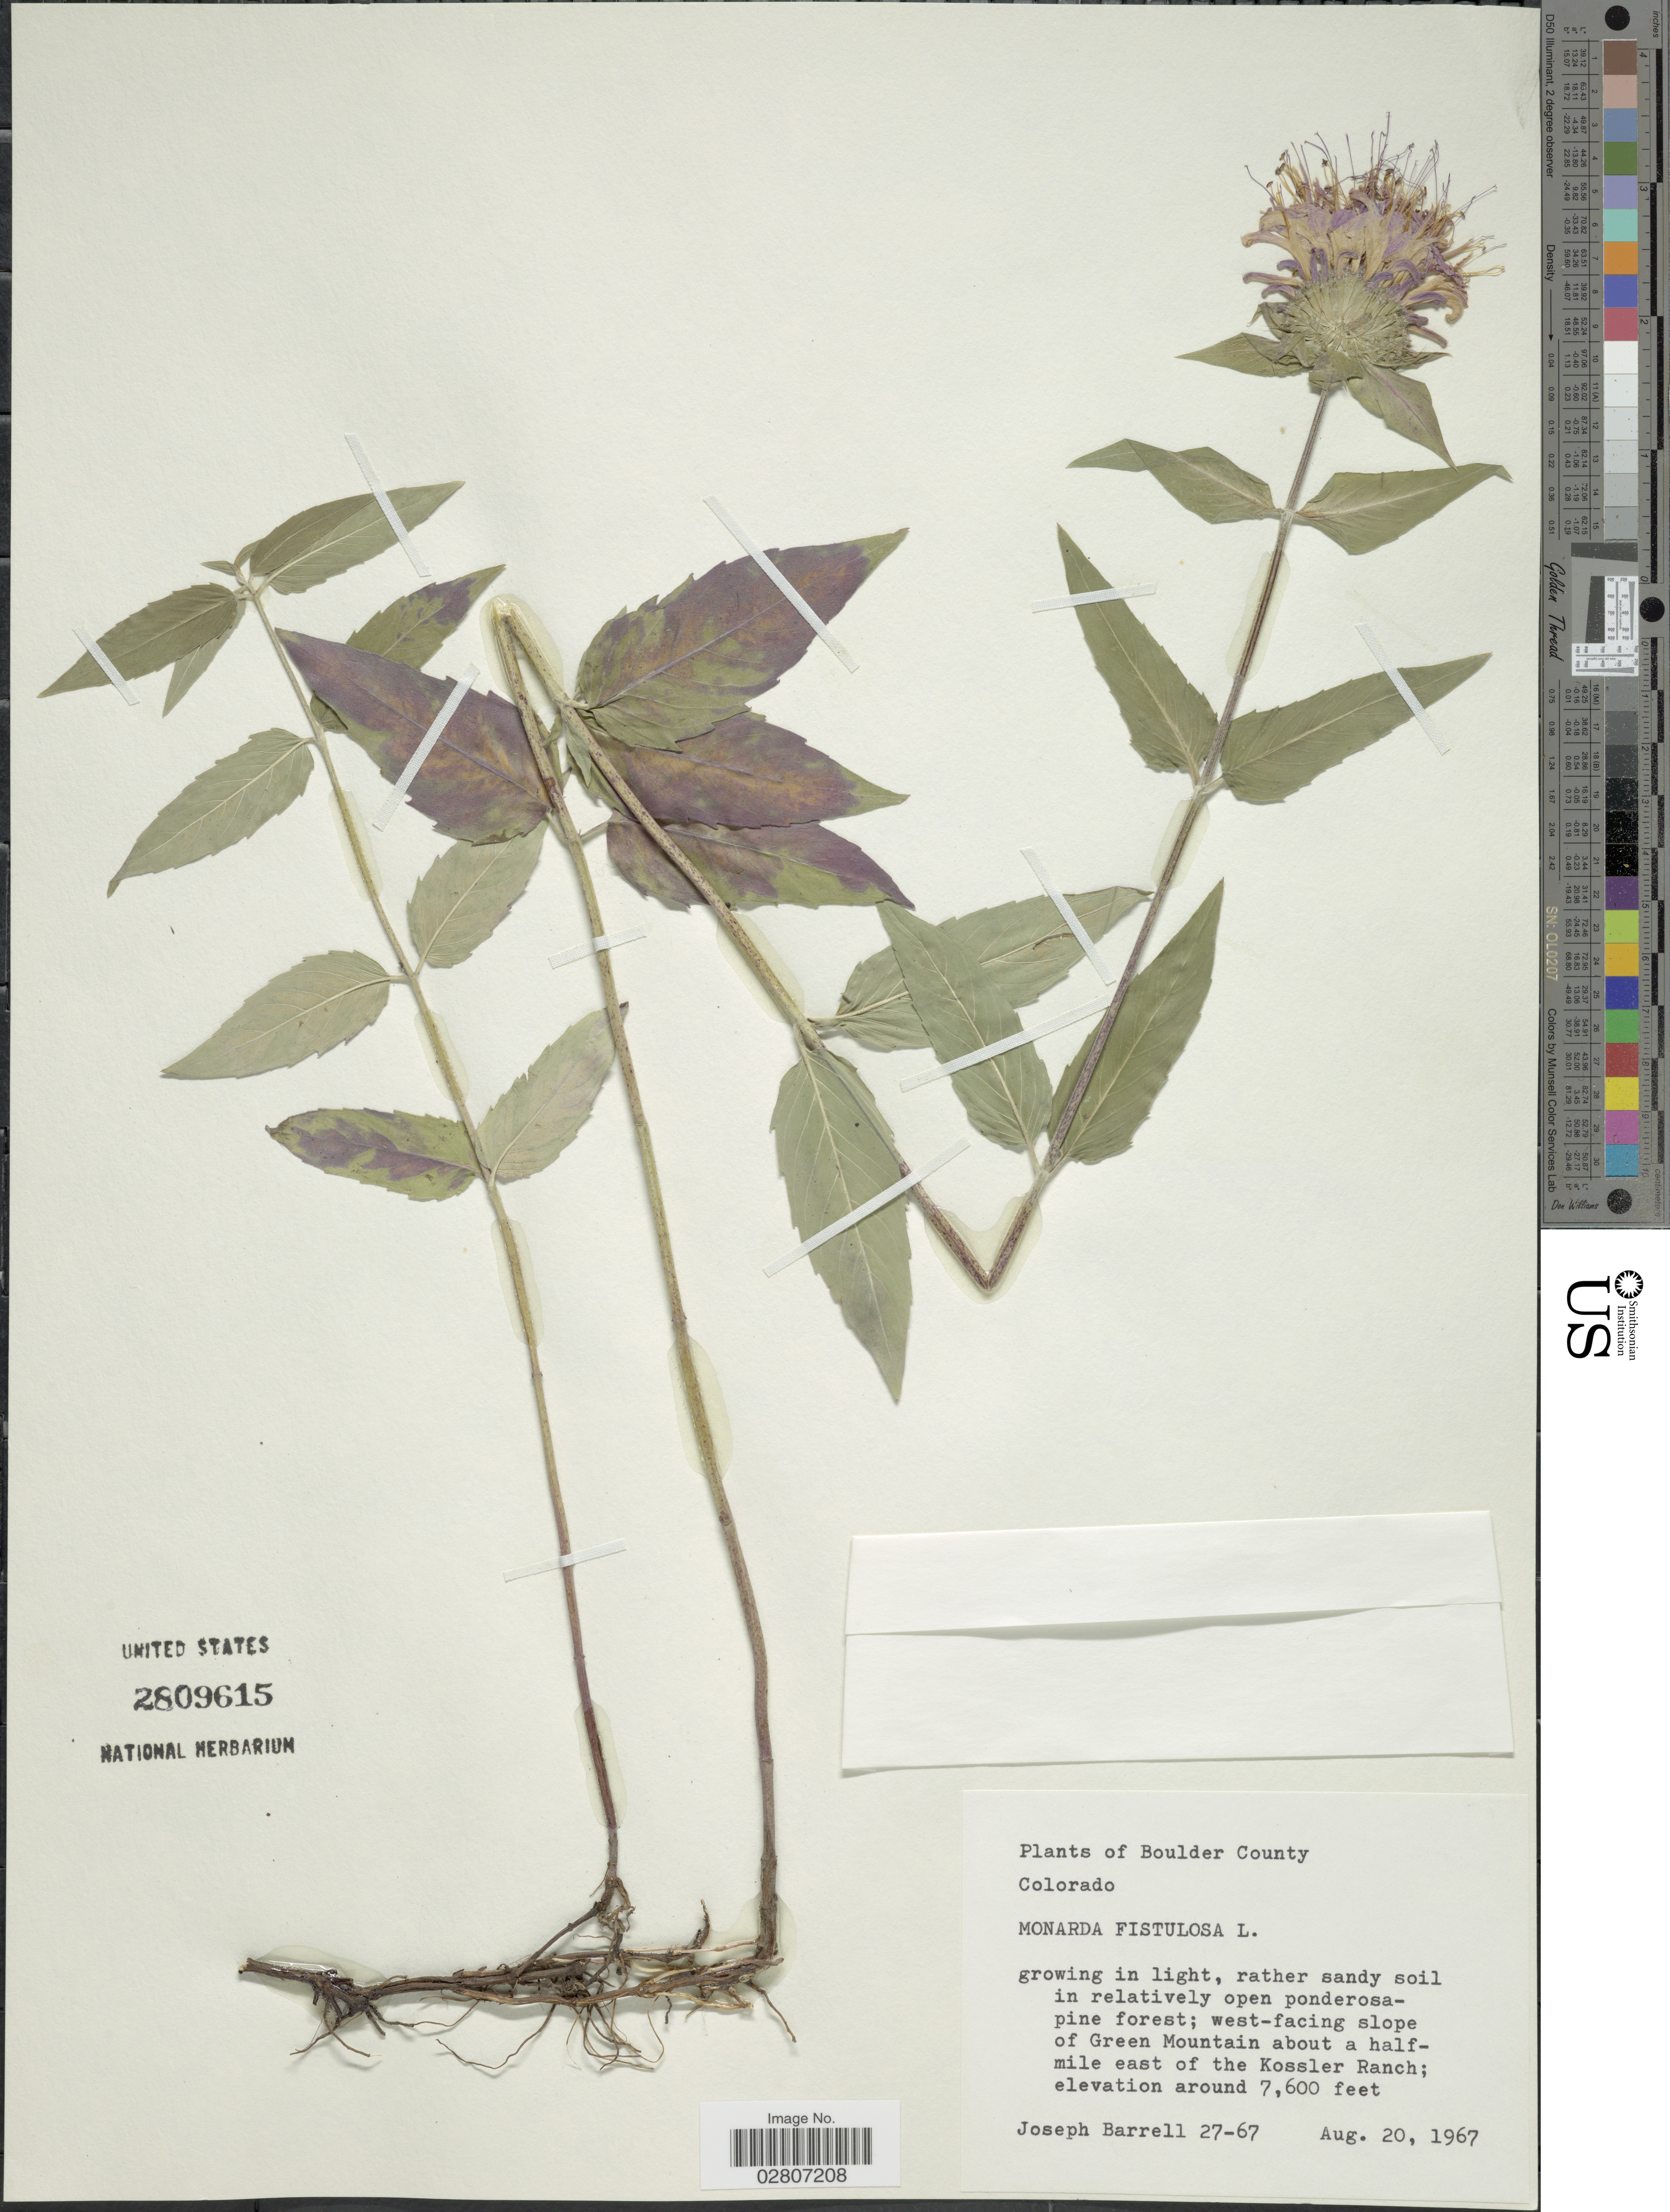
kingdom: Plantae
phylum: Tracheophyta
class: Magnoliopsida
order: Lamiales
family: Lamiaceae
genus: Monarda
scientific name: Monarda fistulosa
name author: L.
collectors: J. Barrell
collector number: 27-67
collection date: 1967-08-20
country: United States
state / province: Colorado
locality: Boulder County, west-facing slope of Green Mountain about a half-mile east of the Kossler Ranch.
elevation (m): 2316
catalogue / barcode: US 2809615